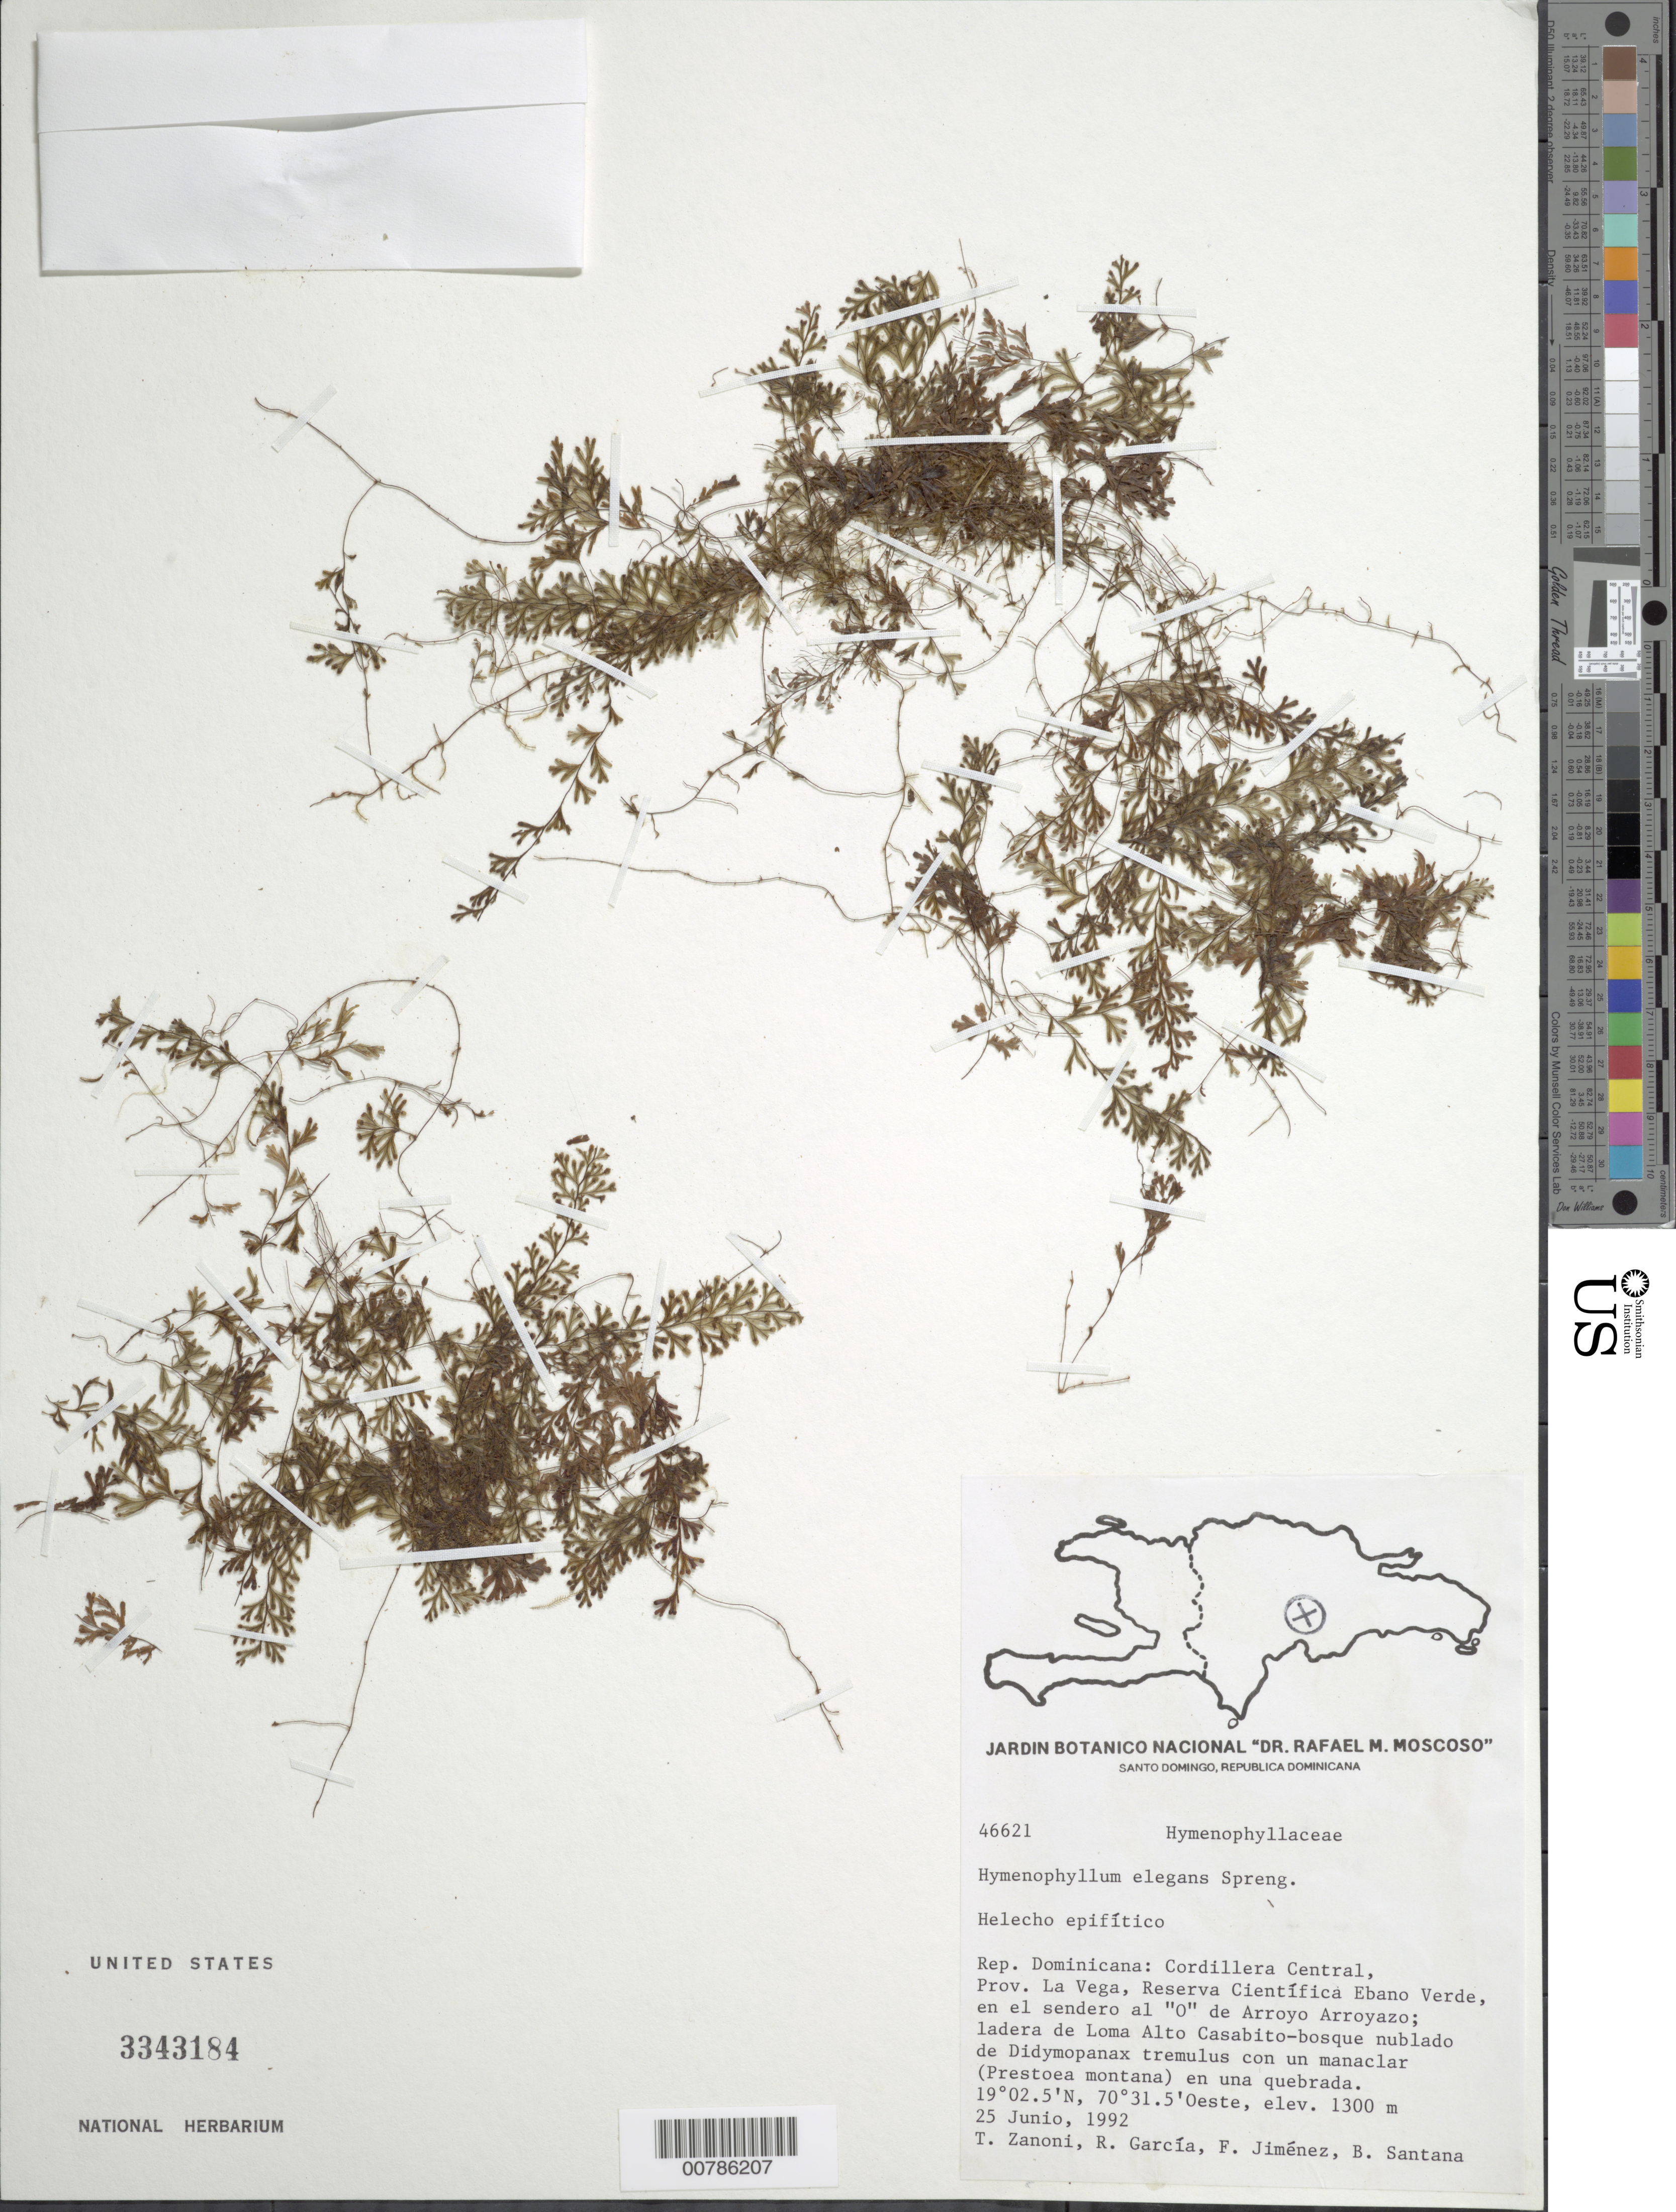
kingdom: Plantae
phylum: Tracheophyta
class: Polypodiopsida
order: Hymenophyllales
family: Hymenophyllaceae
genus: Hymenophyllum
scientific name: Hymenophyllum elegans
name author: Spreng.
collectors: T. A. Zanoni, R. G. García, F. Jiménez & B. Santana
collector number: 46621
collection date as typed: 25 Jun 1992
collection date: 1992-06-25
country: Dominican Republic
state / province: La Vega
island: Hispaniola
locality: Cordillera Central, Reserva Científica Ebano Verde, Arroyo Arroyazo, ladera de Loma Alto Casabito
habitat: Bosque nublado de Didymopanax tremulus con un manaclar (Prestoea montana) en una quebrada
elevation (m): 1300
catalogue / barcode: US 3343184